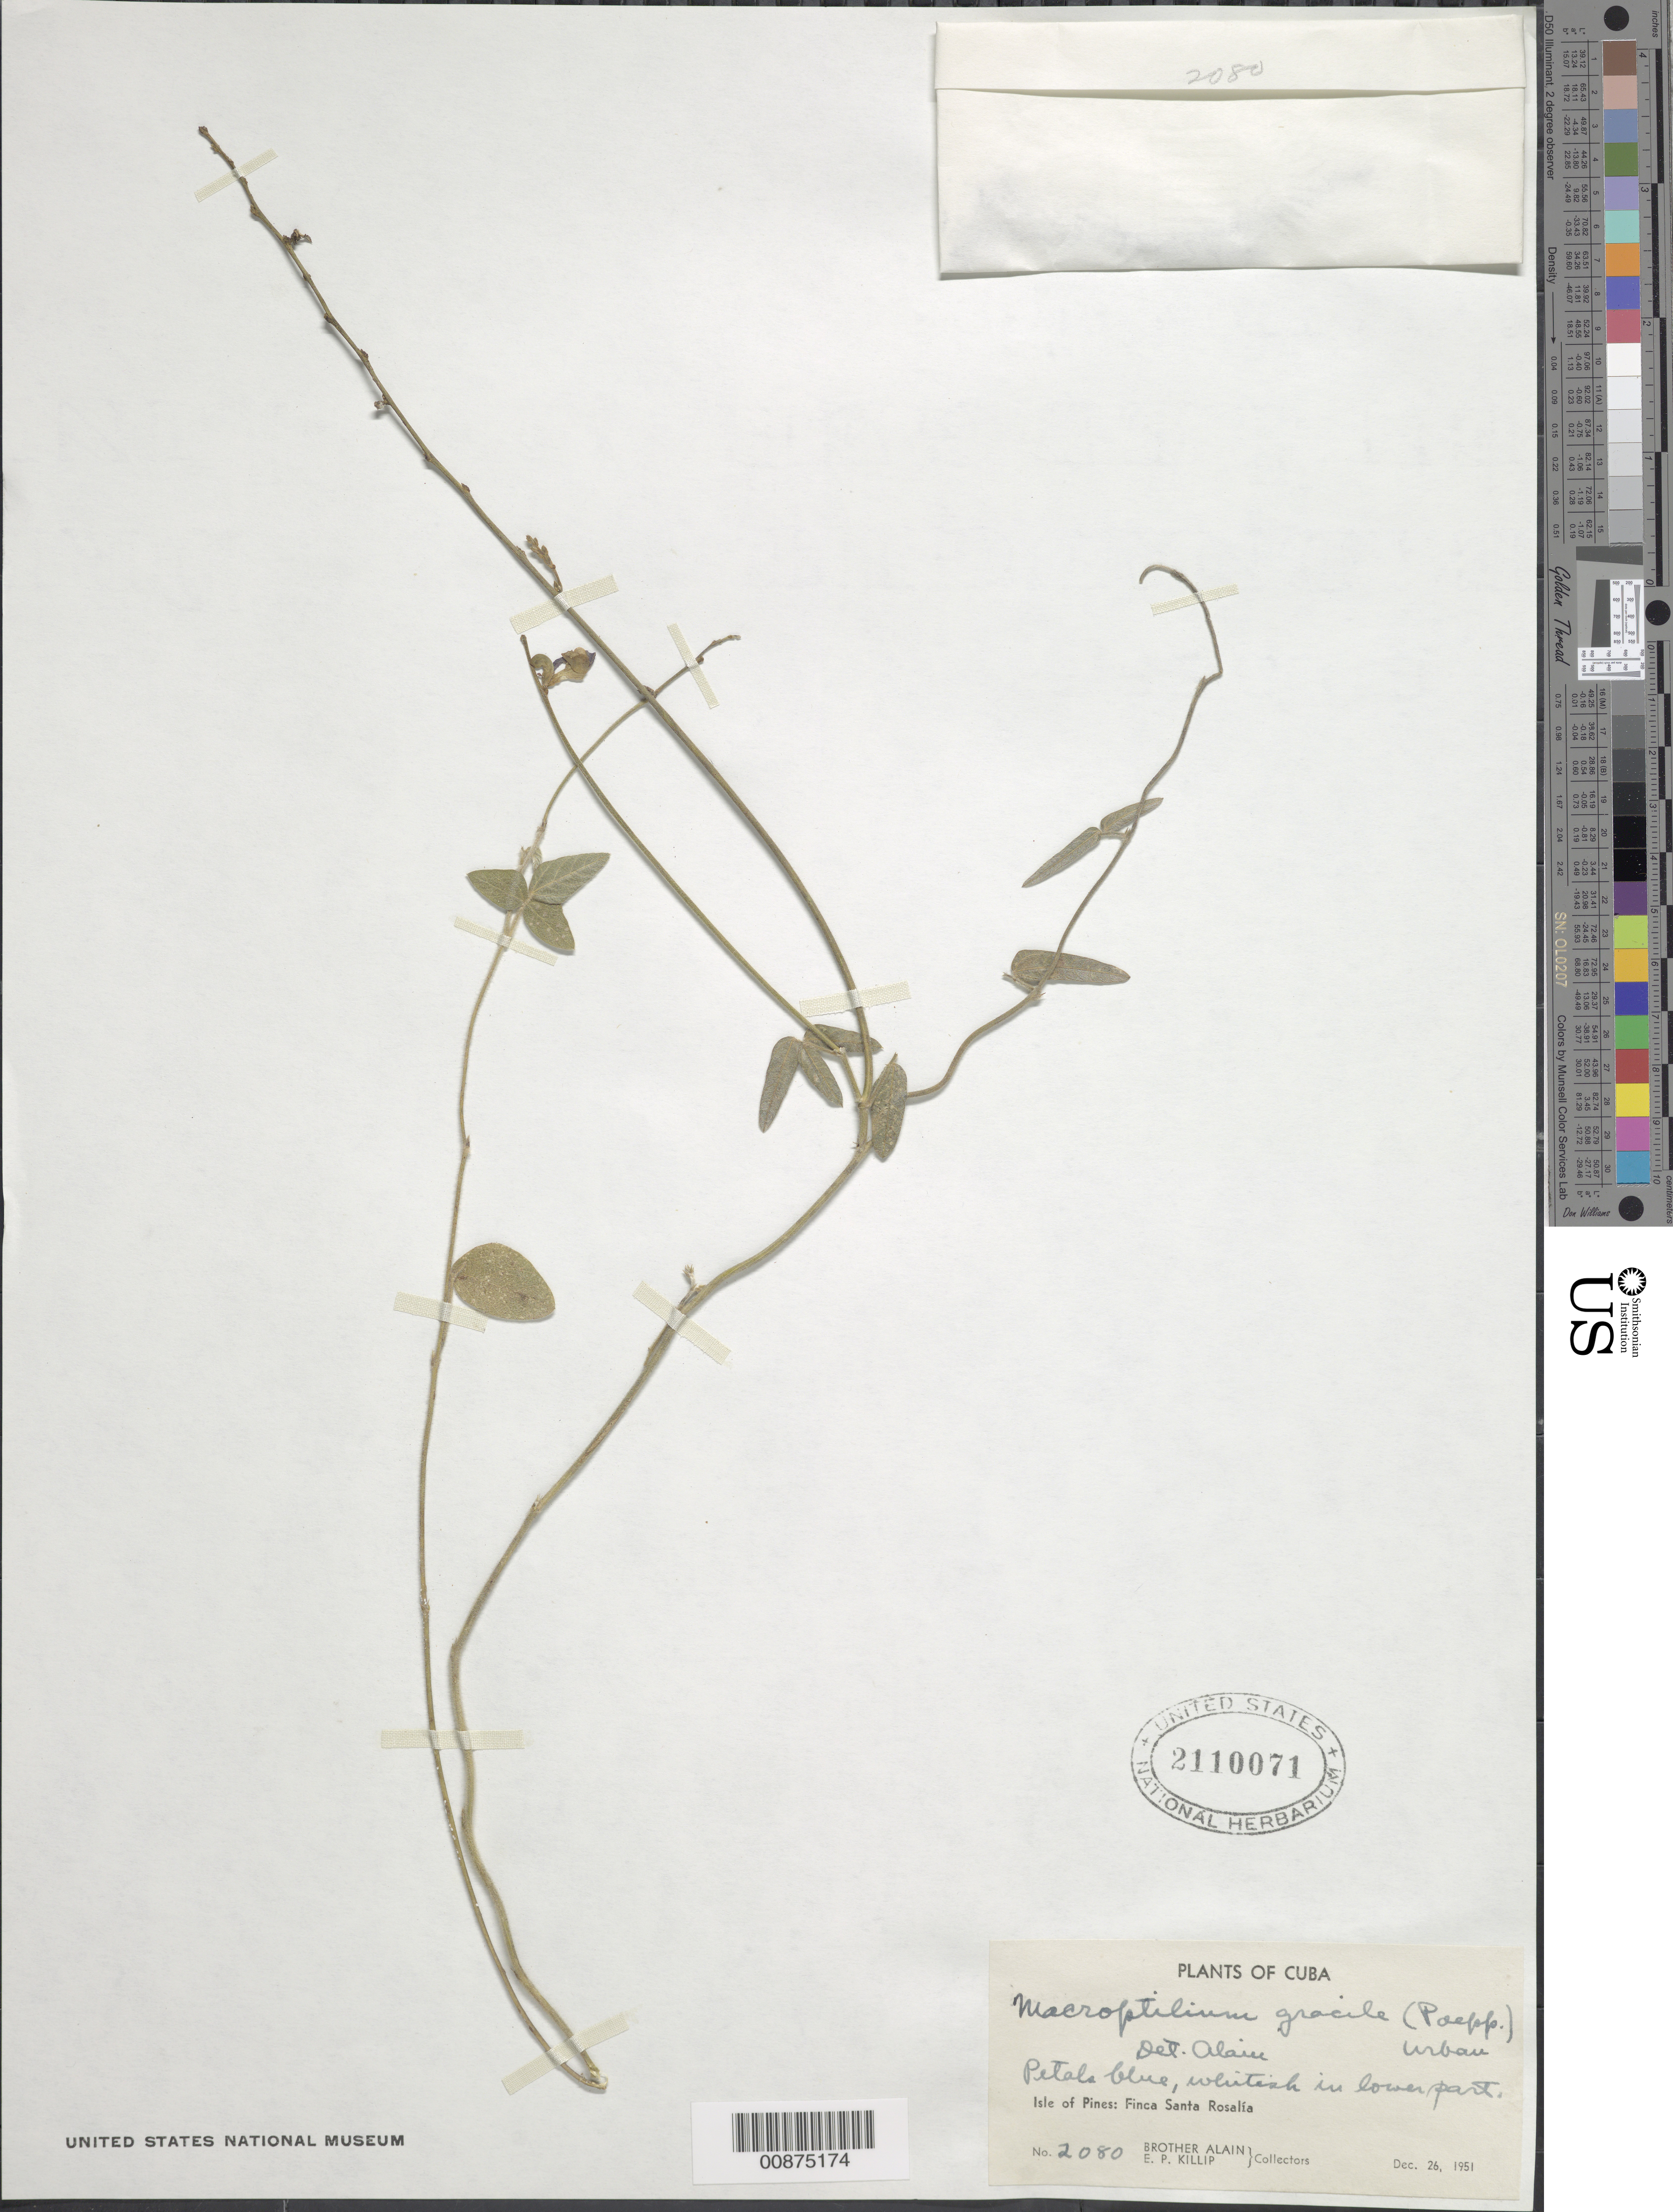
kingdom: Plantae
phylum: Tracheophyta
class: Magnoliopsida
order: Fabales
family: Fabaceae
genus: Macroptilium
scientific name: Macroptilium gracile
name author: (Poepp. ex Benth.) Urb.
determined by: Liogier, Alain H.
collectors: A. H. Liogier & E. P. Killip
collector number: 2080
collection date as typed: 26 Dec 1951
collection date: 1951-12-26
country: Cuba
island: Isla de la Juventud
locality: Isle of Pines: Finca Santa Rosalía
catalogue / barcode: US 2110071